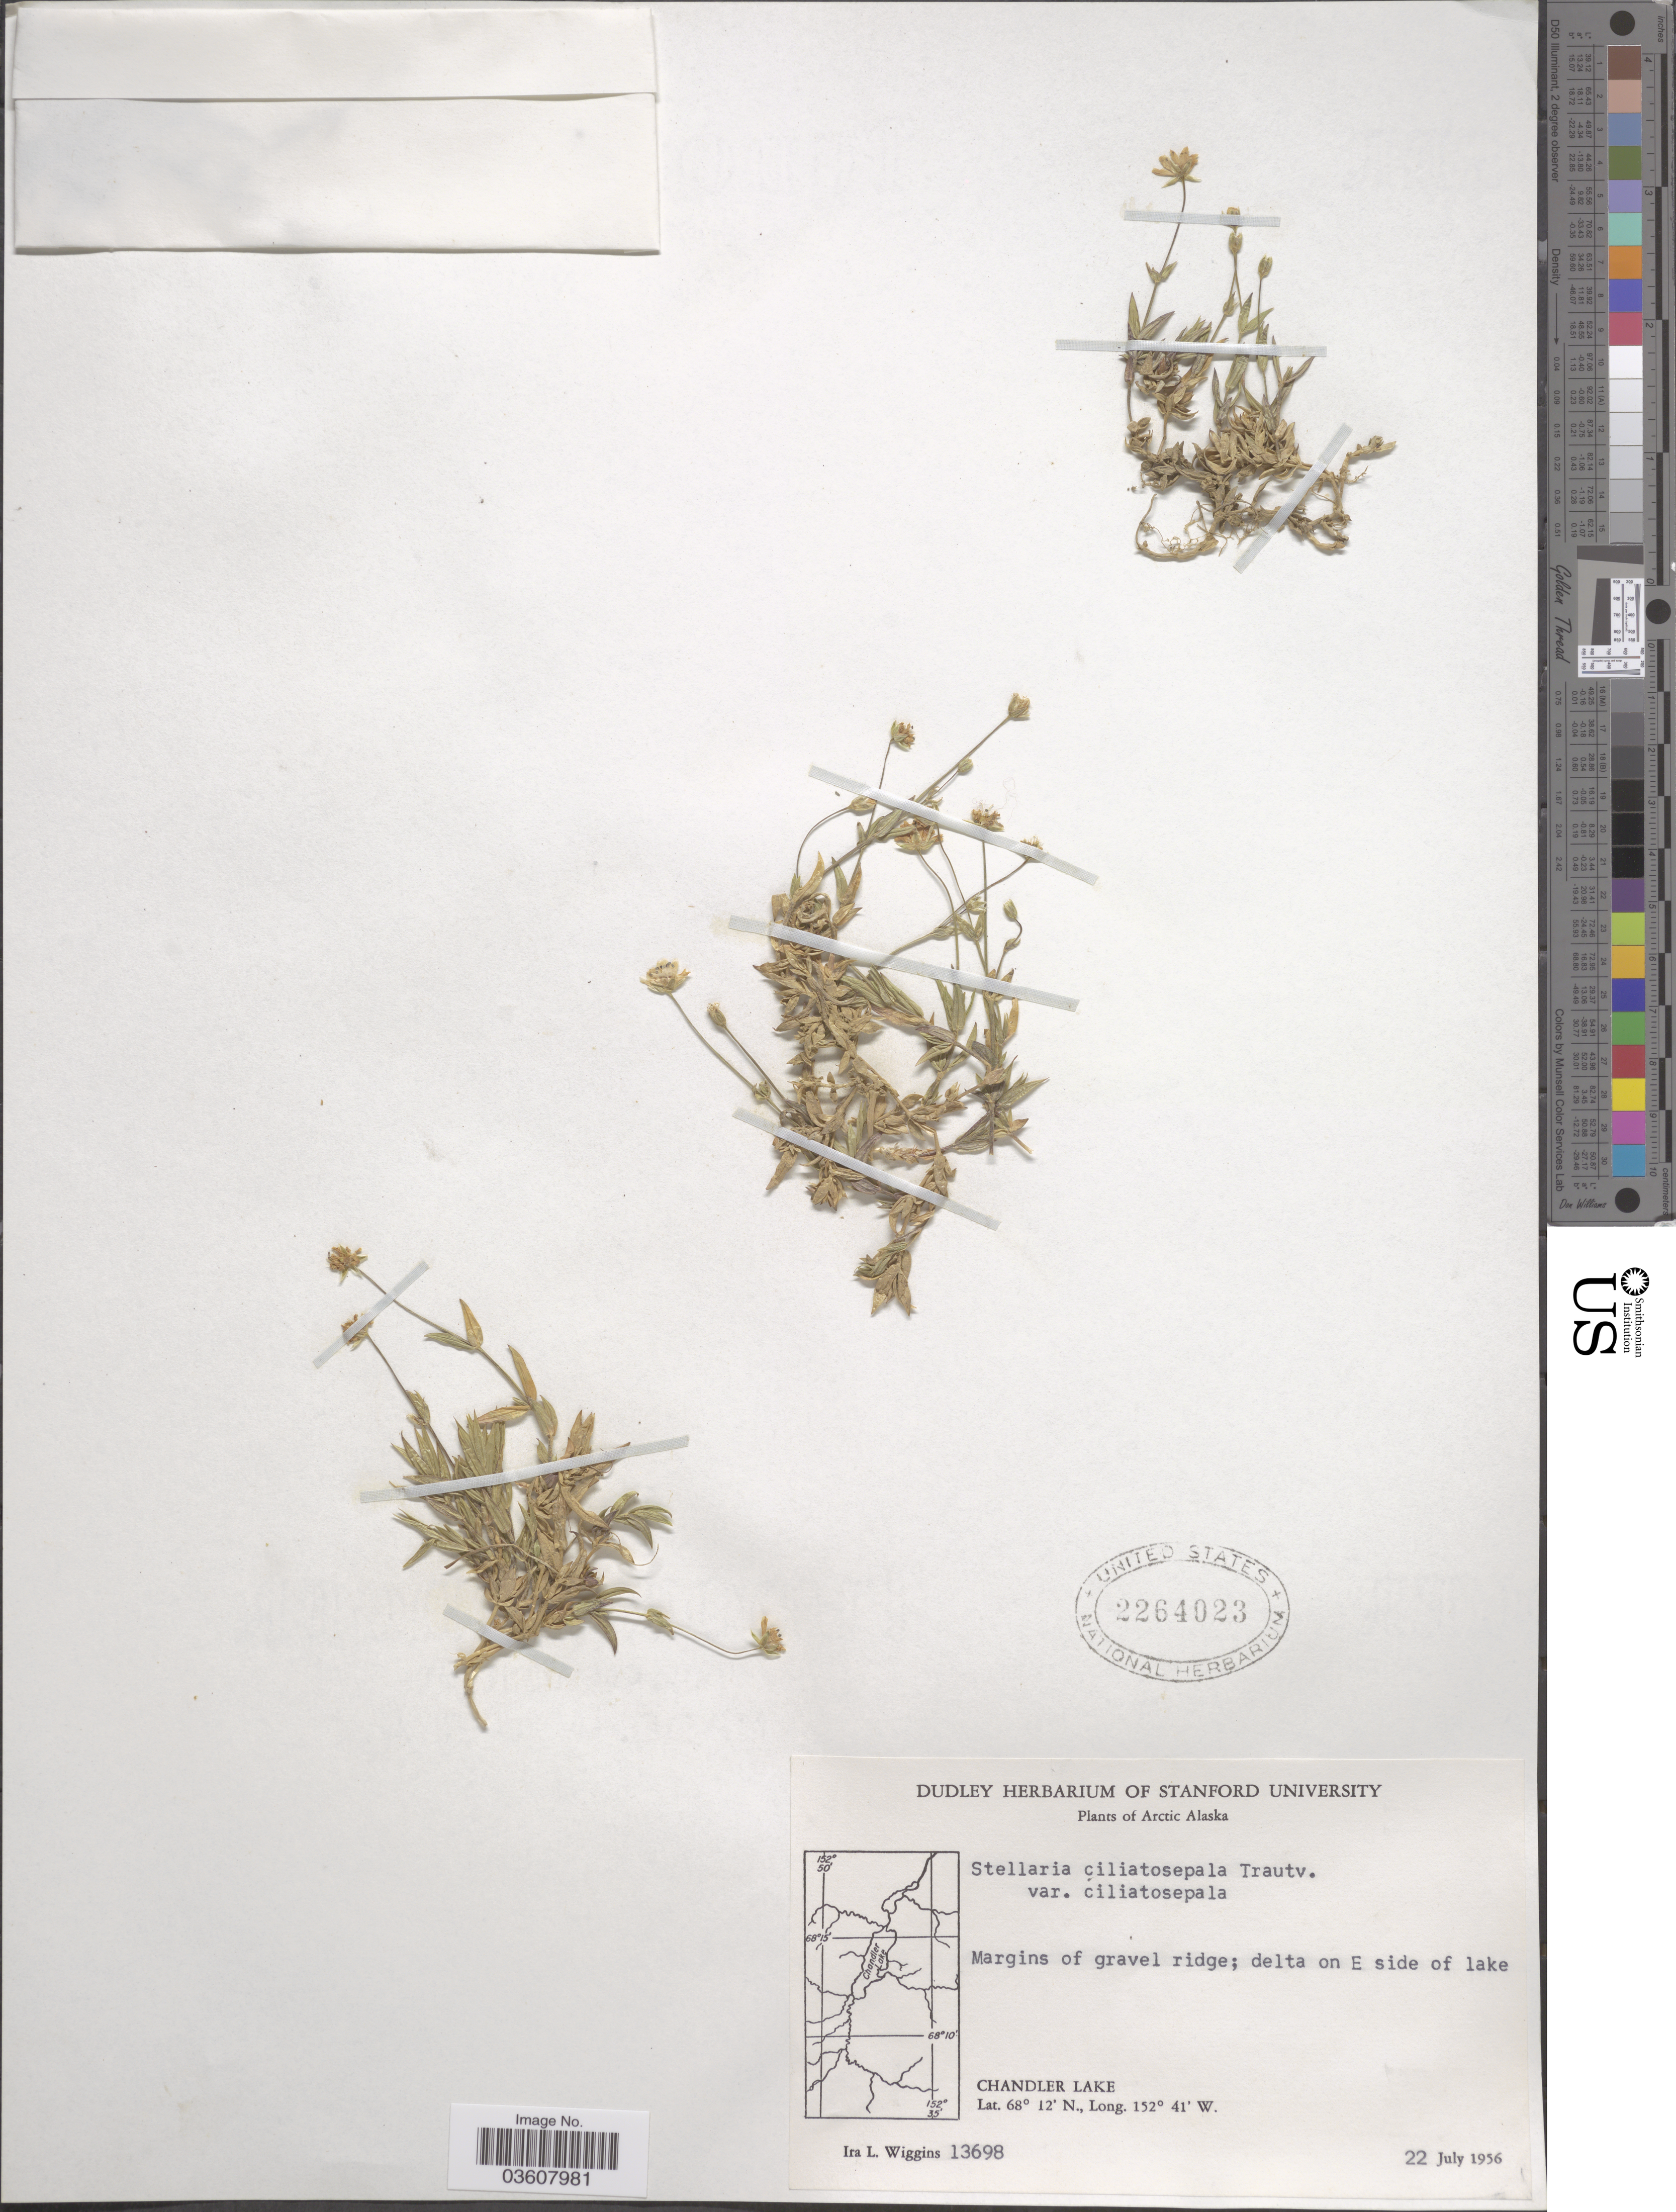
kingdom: Plantae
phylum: Tracheophyta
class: Magnoliopsida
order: Caryophyllales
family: Caryophyllaceae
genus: Stellaria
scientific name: Stellaria ciliatosepala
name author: Trautv.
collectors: I. L. Wiggins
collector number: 13698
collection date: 1956-07-22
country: United States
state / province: Alaska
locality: Arctic Alaska. Delta on E side of lake. Chandler Lake.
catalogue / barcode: US 2264023